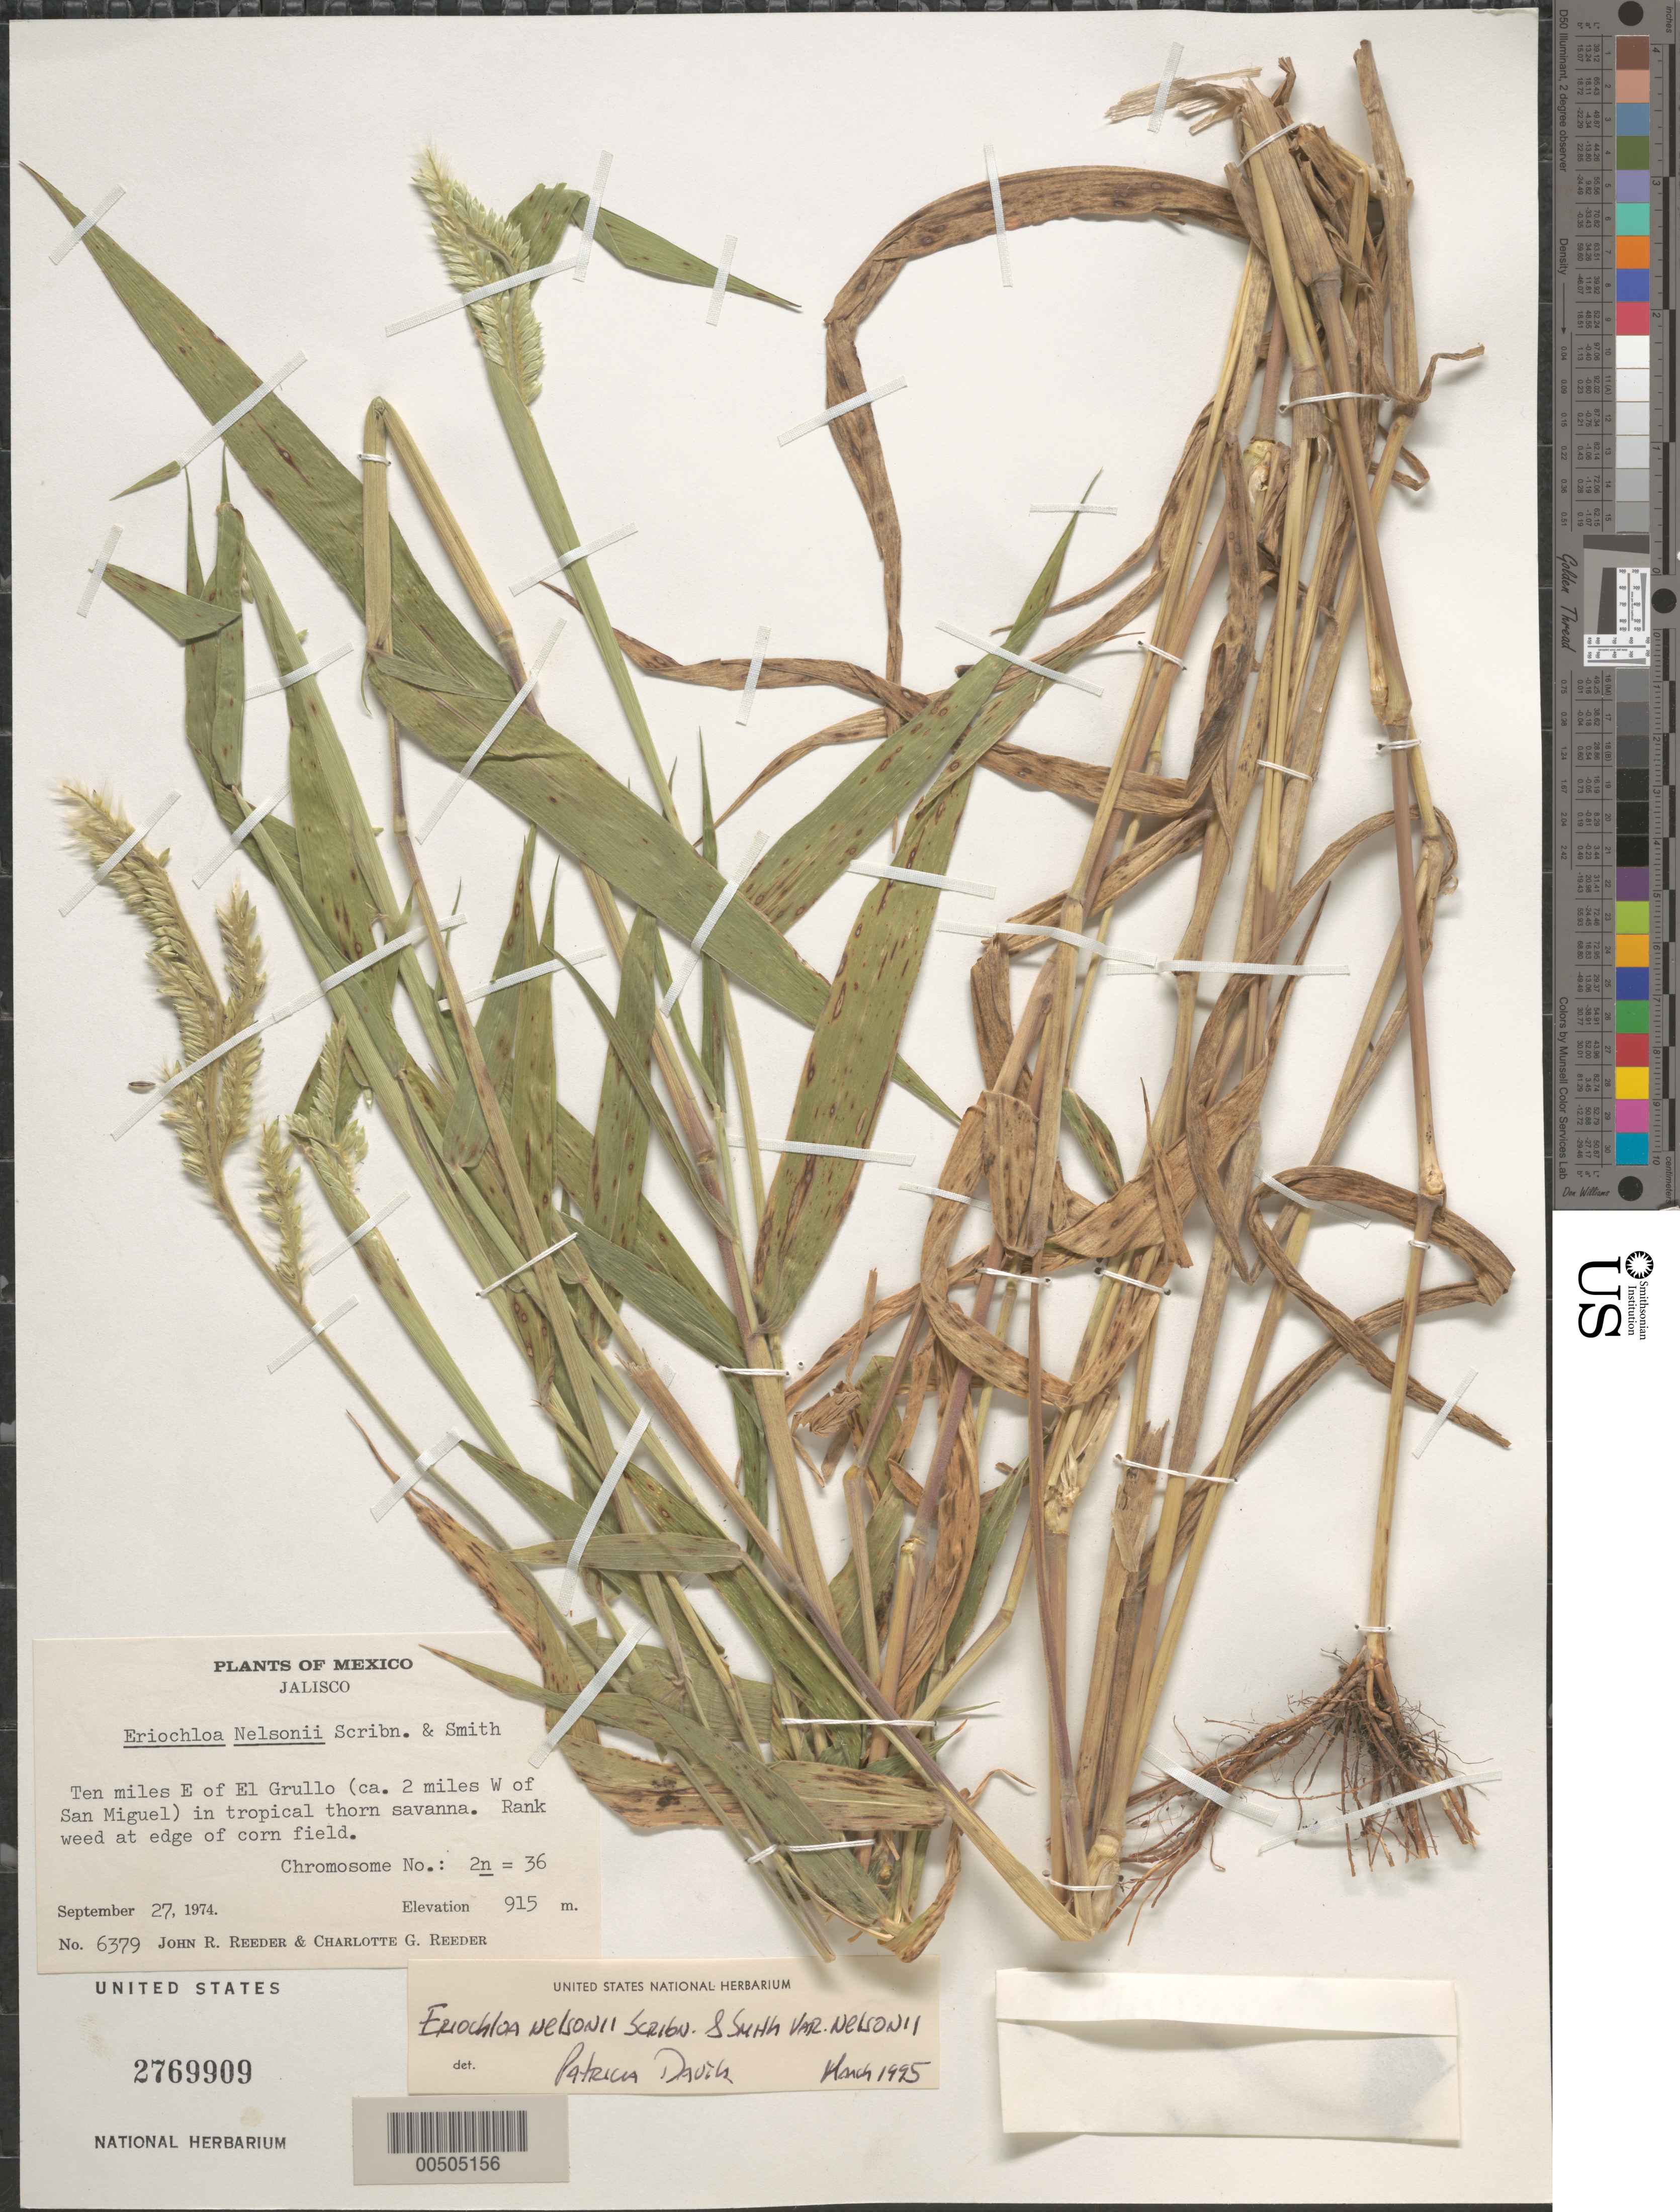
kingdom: Plantae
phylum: Tracheophyta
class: Liliopsida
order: Poales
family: Poaceae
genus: Eriochloa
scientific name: Eriochloa nelsonii var. nelsonii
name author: Scribn. & J.G. Sm.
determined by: Dávila, P. D.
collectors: J. R. Reeder & C. G. Reeder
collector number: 6379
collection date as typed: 27 Sep 1974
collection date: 1974-09-27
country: Mexico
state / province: Jalisco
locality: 10 mi E of El Grullo (ca. 2 mi W of San Miguel)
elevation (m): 915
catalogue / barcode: US 2769909